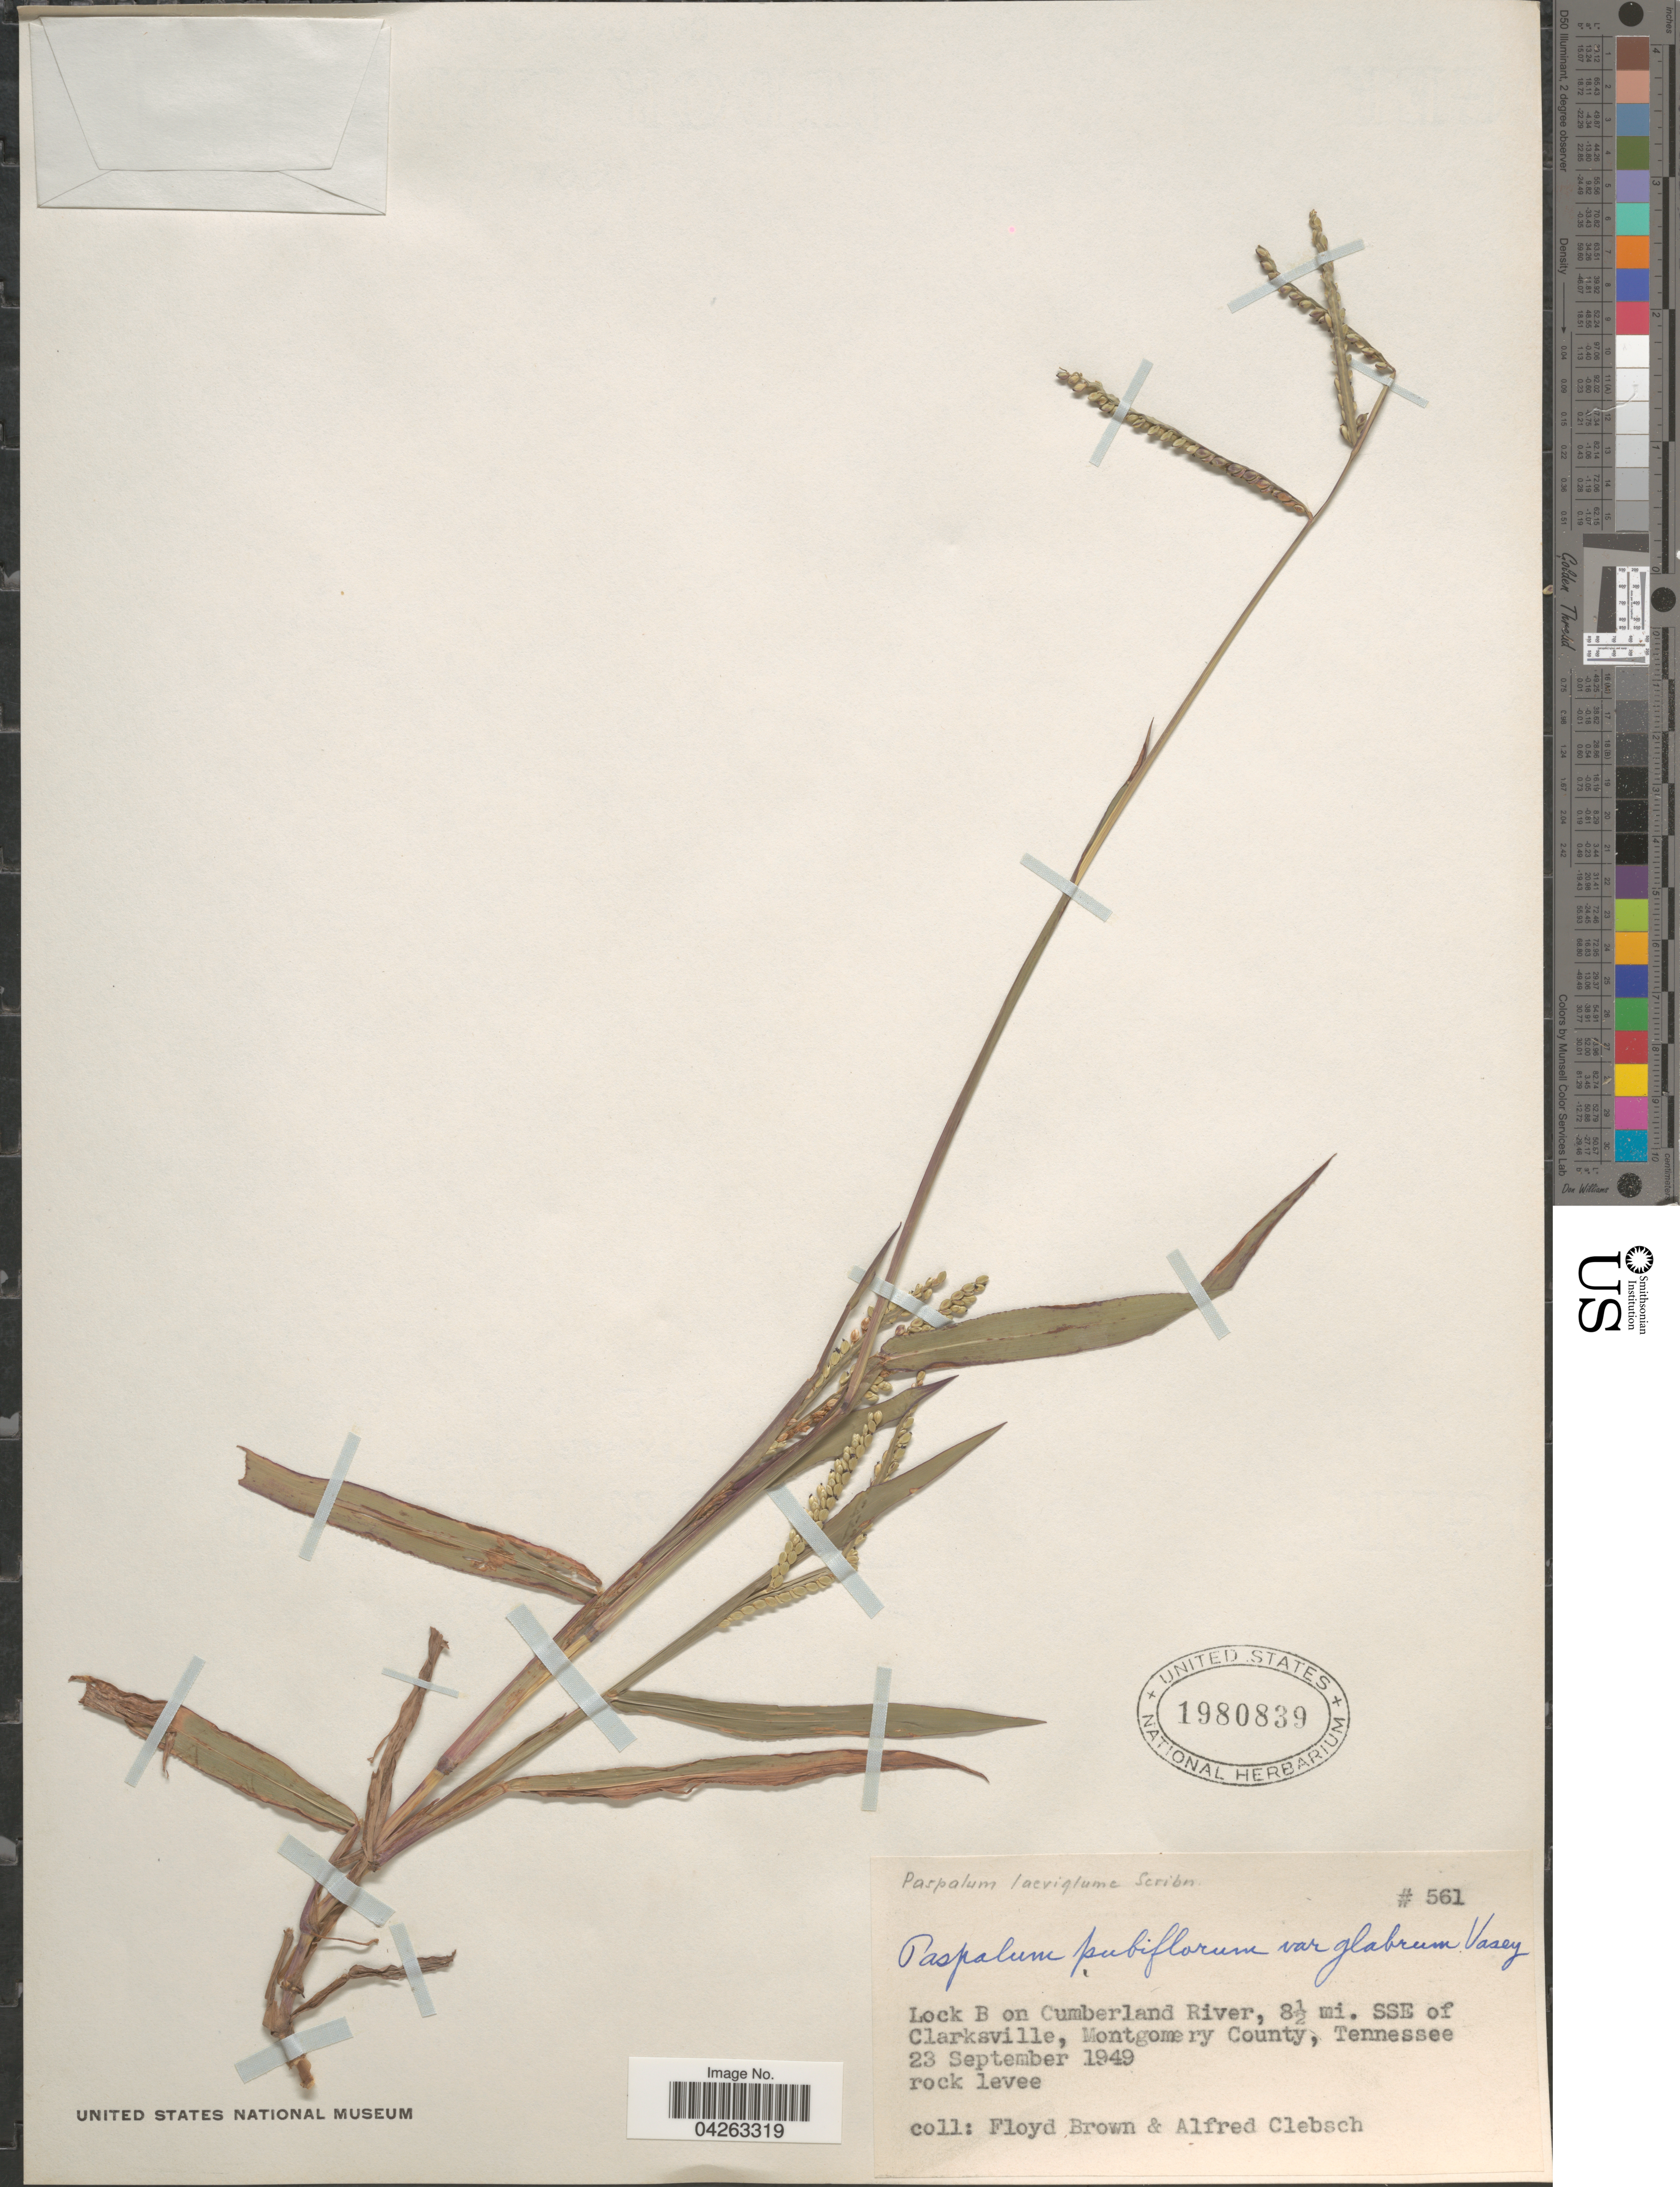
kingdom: Plantae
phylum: Tracheophyta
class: Liliopsida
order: Poales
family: Poaceae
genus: Paspalum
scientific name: Paspalum pubiflorum var. glabrum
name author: Vasey ex Scribn.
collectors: F. Brown & A. Clebsch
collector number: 561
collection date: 1949-09-23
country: United States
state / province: Tennessee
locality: Lock B on Cumberland River, 8½ mi. SSE of Clarksville, Montgomery County.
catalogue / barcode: US 1980839